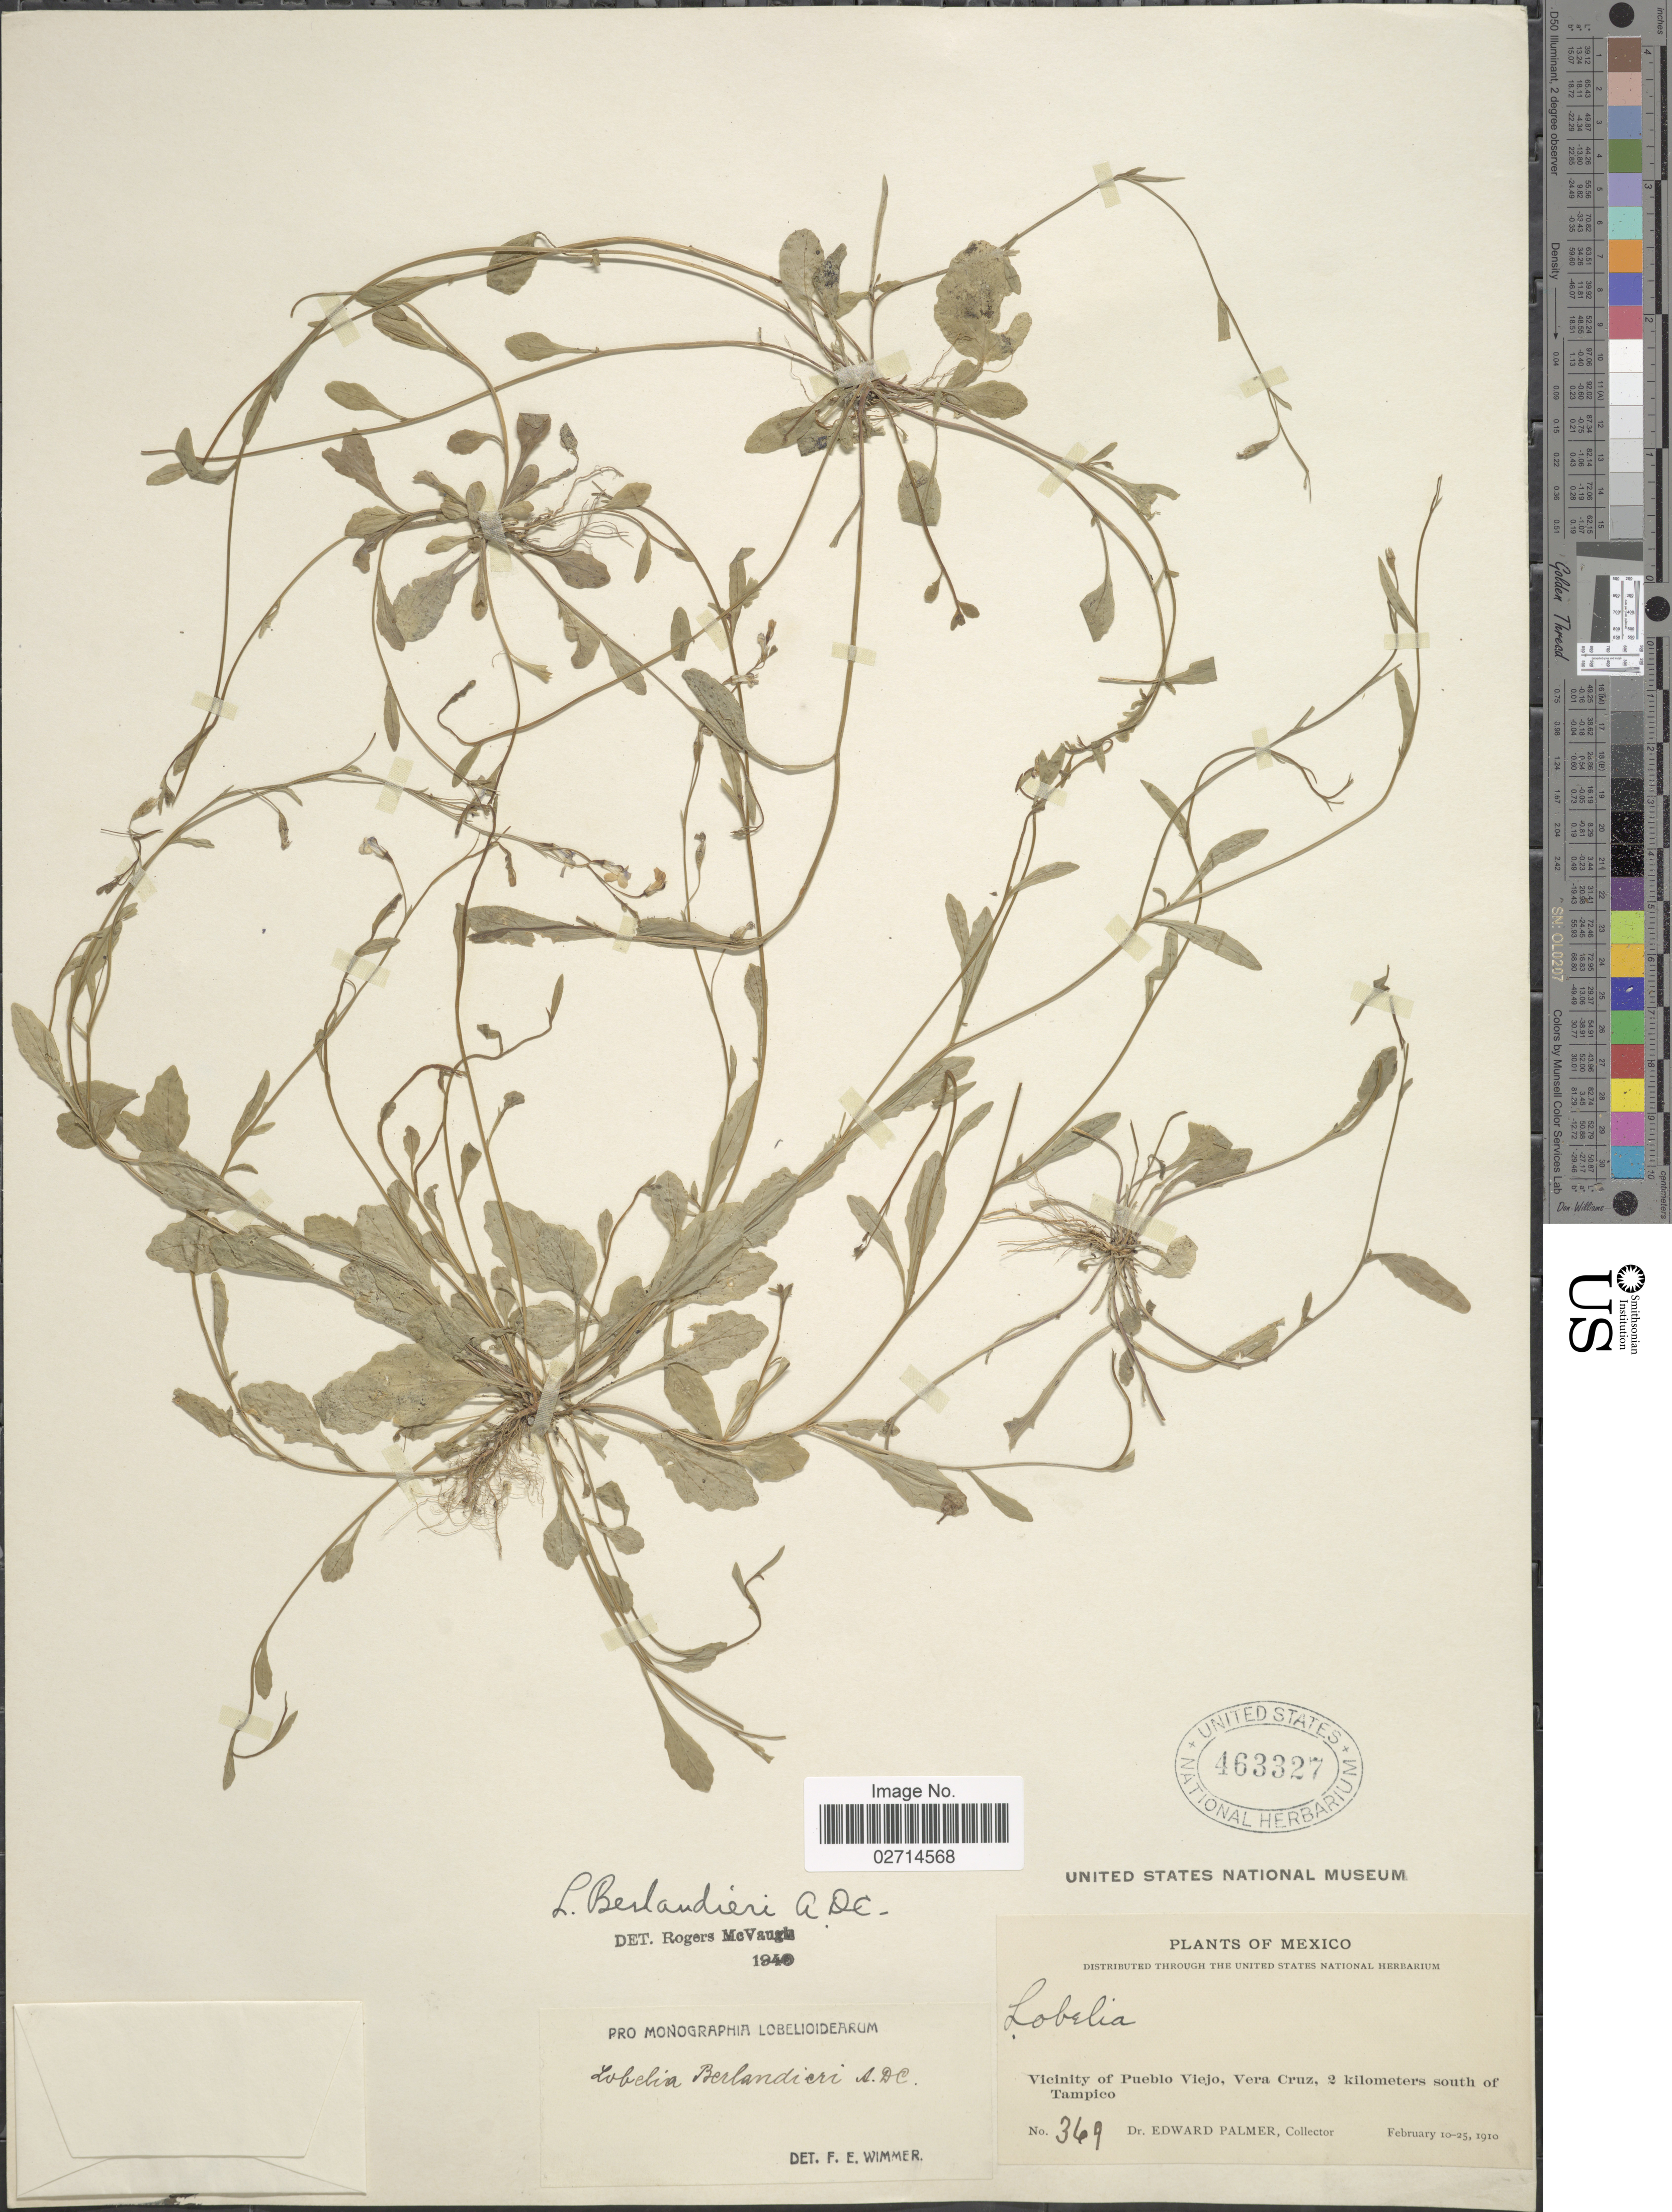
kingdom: Plantae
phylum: Tracheophyta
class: Magnoliopsida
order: Asterales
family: Campanulaceae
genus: Lobelia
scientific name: Lobelia berlandieri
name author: A. DC.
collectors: E. Palmer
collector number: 369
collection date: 1910-02-10/1910-02-25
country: Mexico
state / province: Veracruz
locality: Vicinity of Pueblo Viejo, Vera Cruz, 2 kilometers south of Tampico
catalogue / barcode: US 463327